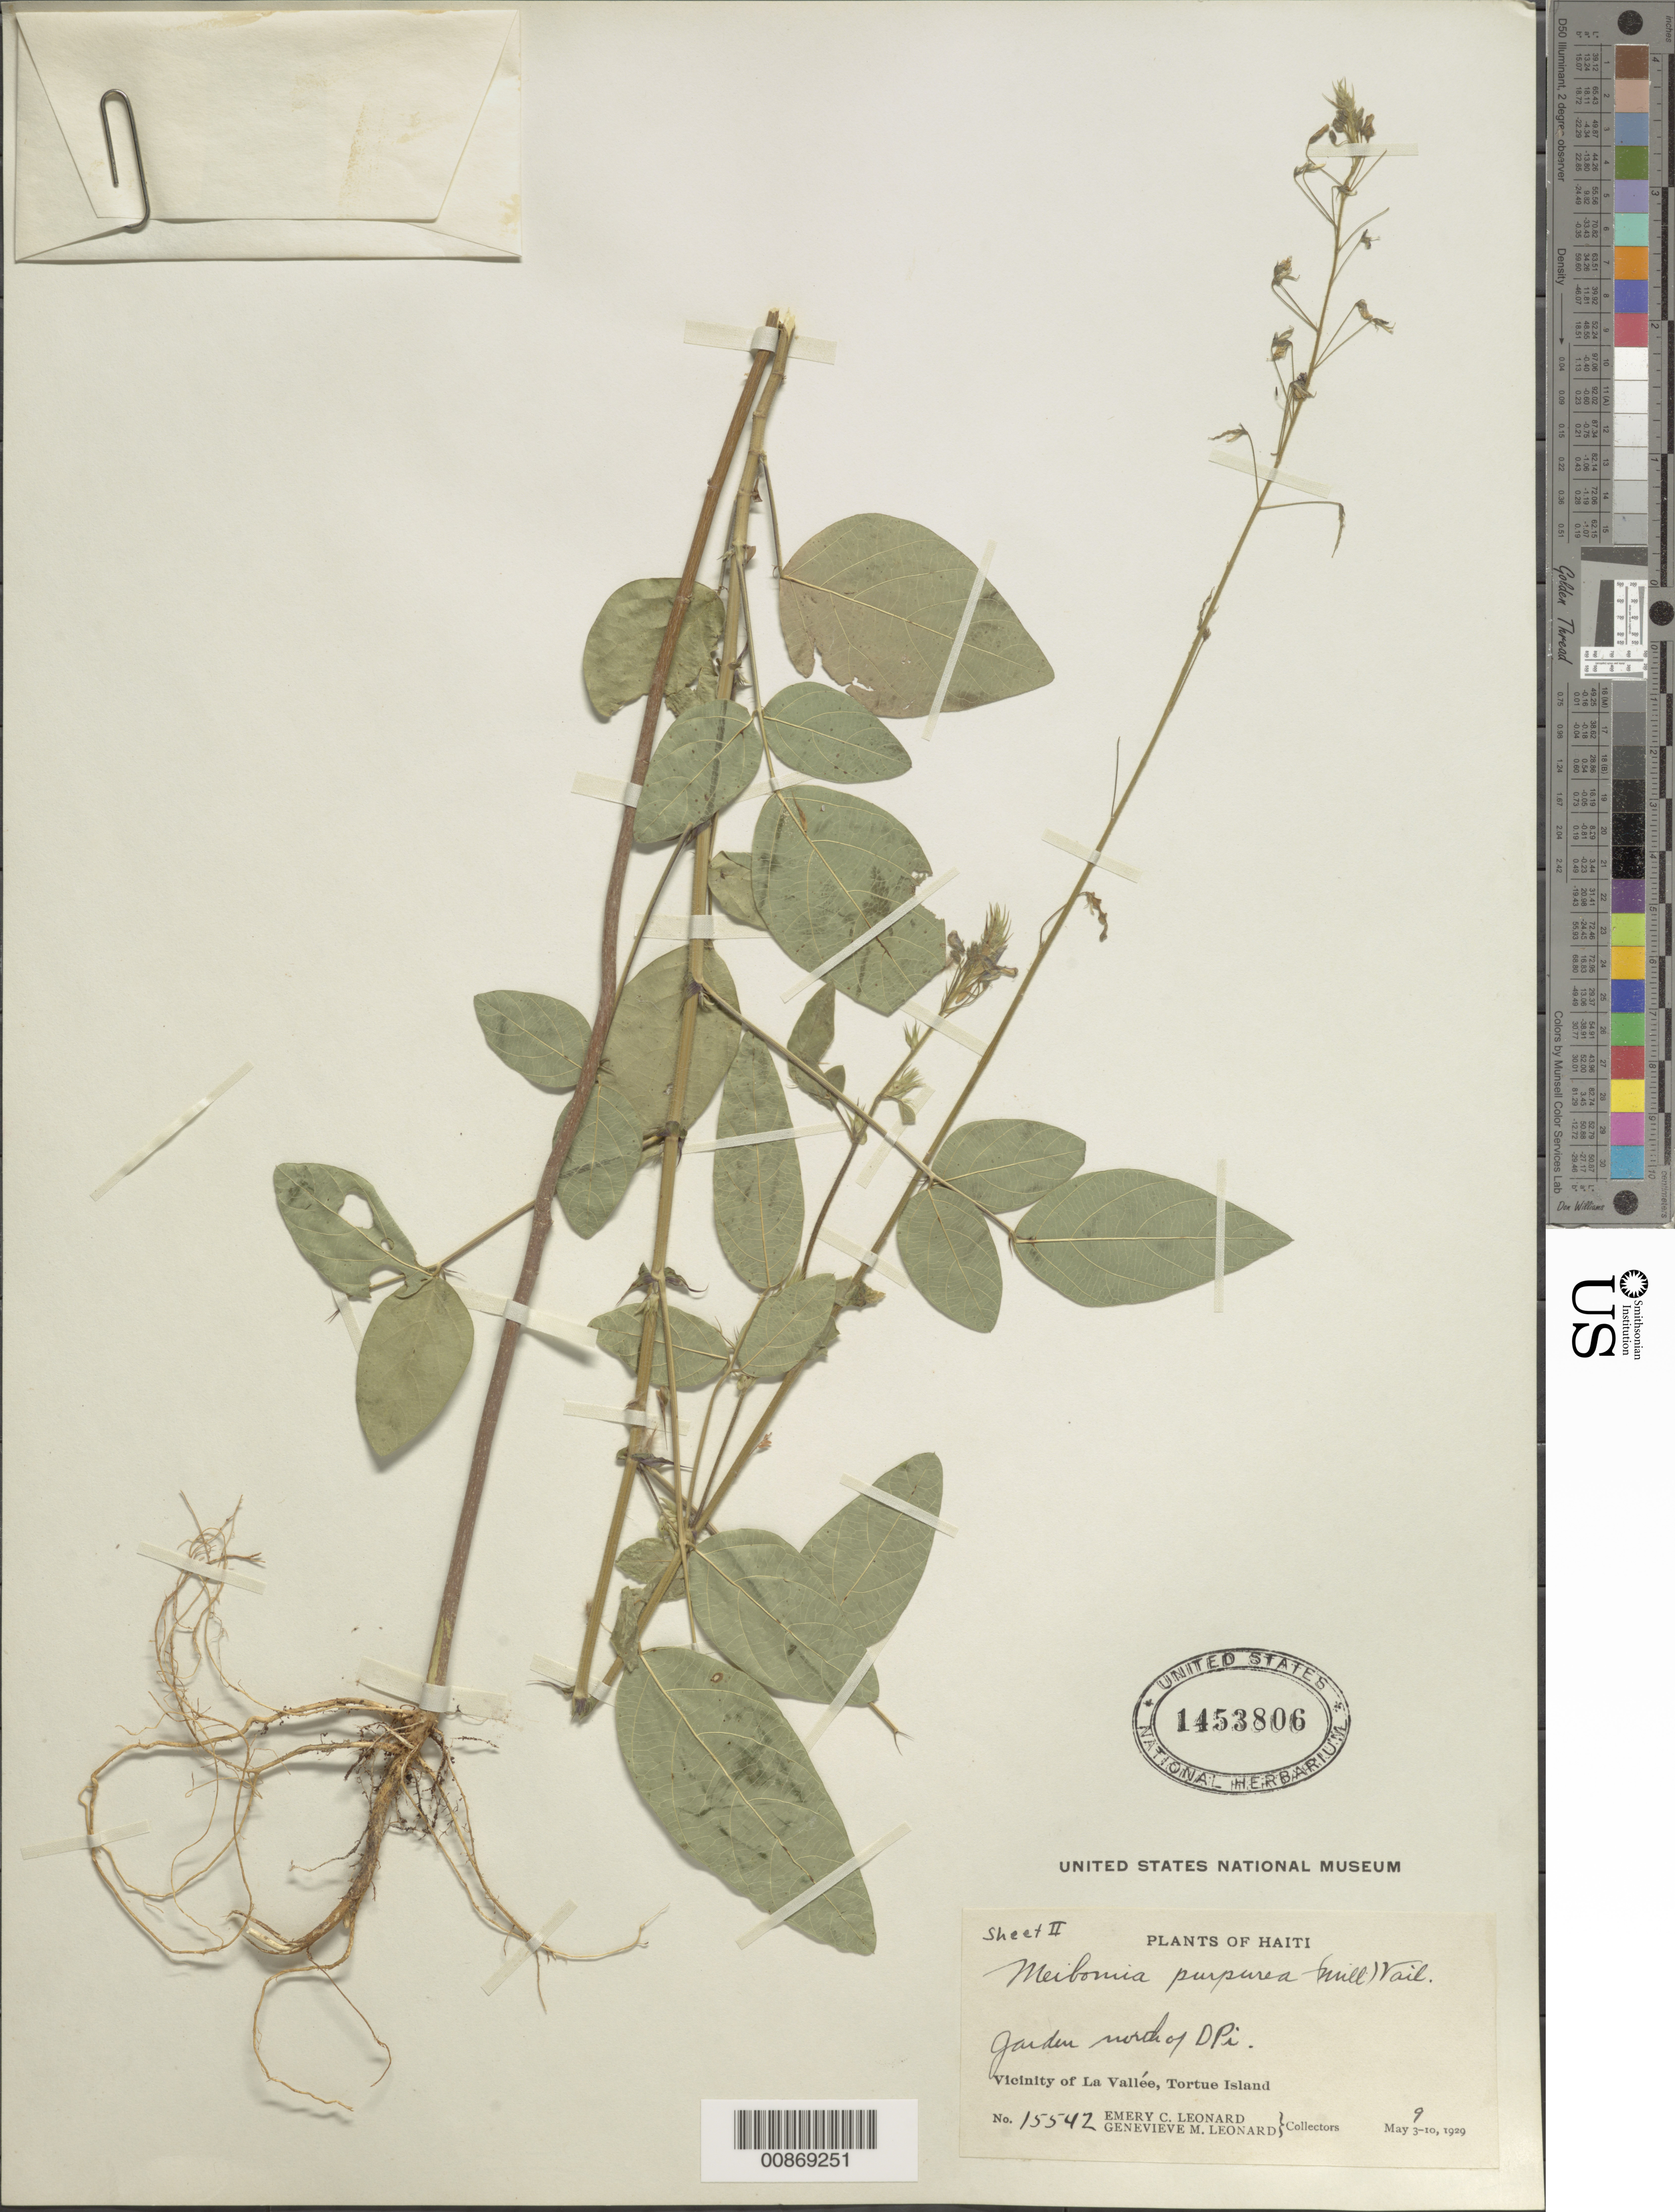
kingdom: Plantae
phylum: Tracheophyta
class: Magnoliopsida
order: Fabales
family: Fabaceae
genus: Desmodium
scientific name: Desmodium tortuosum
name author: (Sw.) DC.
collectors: E. C. Leonard & G. M. Leonard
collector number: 15542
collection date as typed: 09 May 1929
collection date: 1929-05-09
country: Haiti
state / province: Nord-Óuest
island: Île de la Tortue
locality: Vicinity of La Vallée, Tortue Island. Garden north of D Pi.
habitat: Garden.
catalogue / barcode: US 1453806